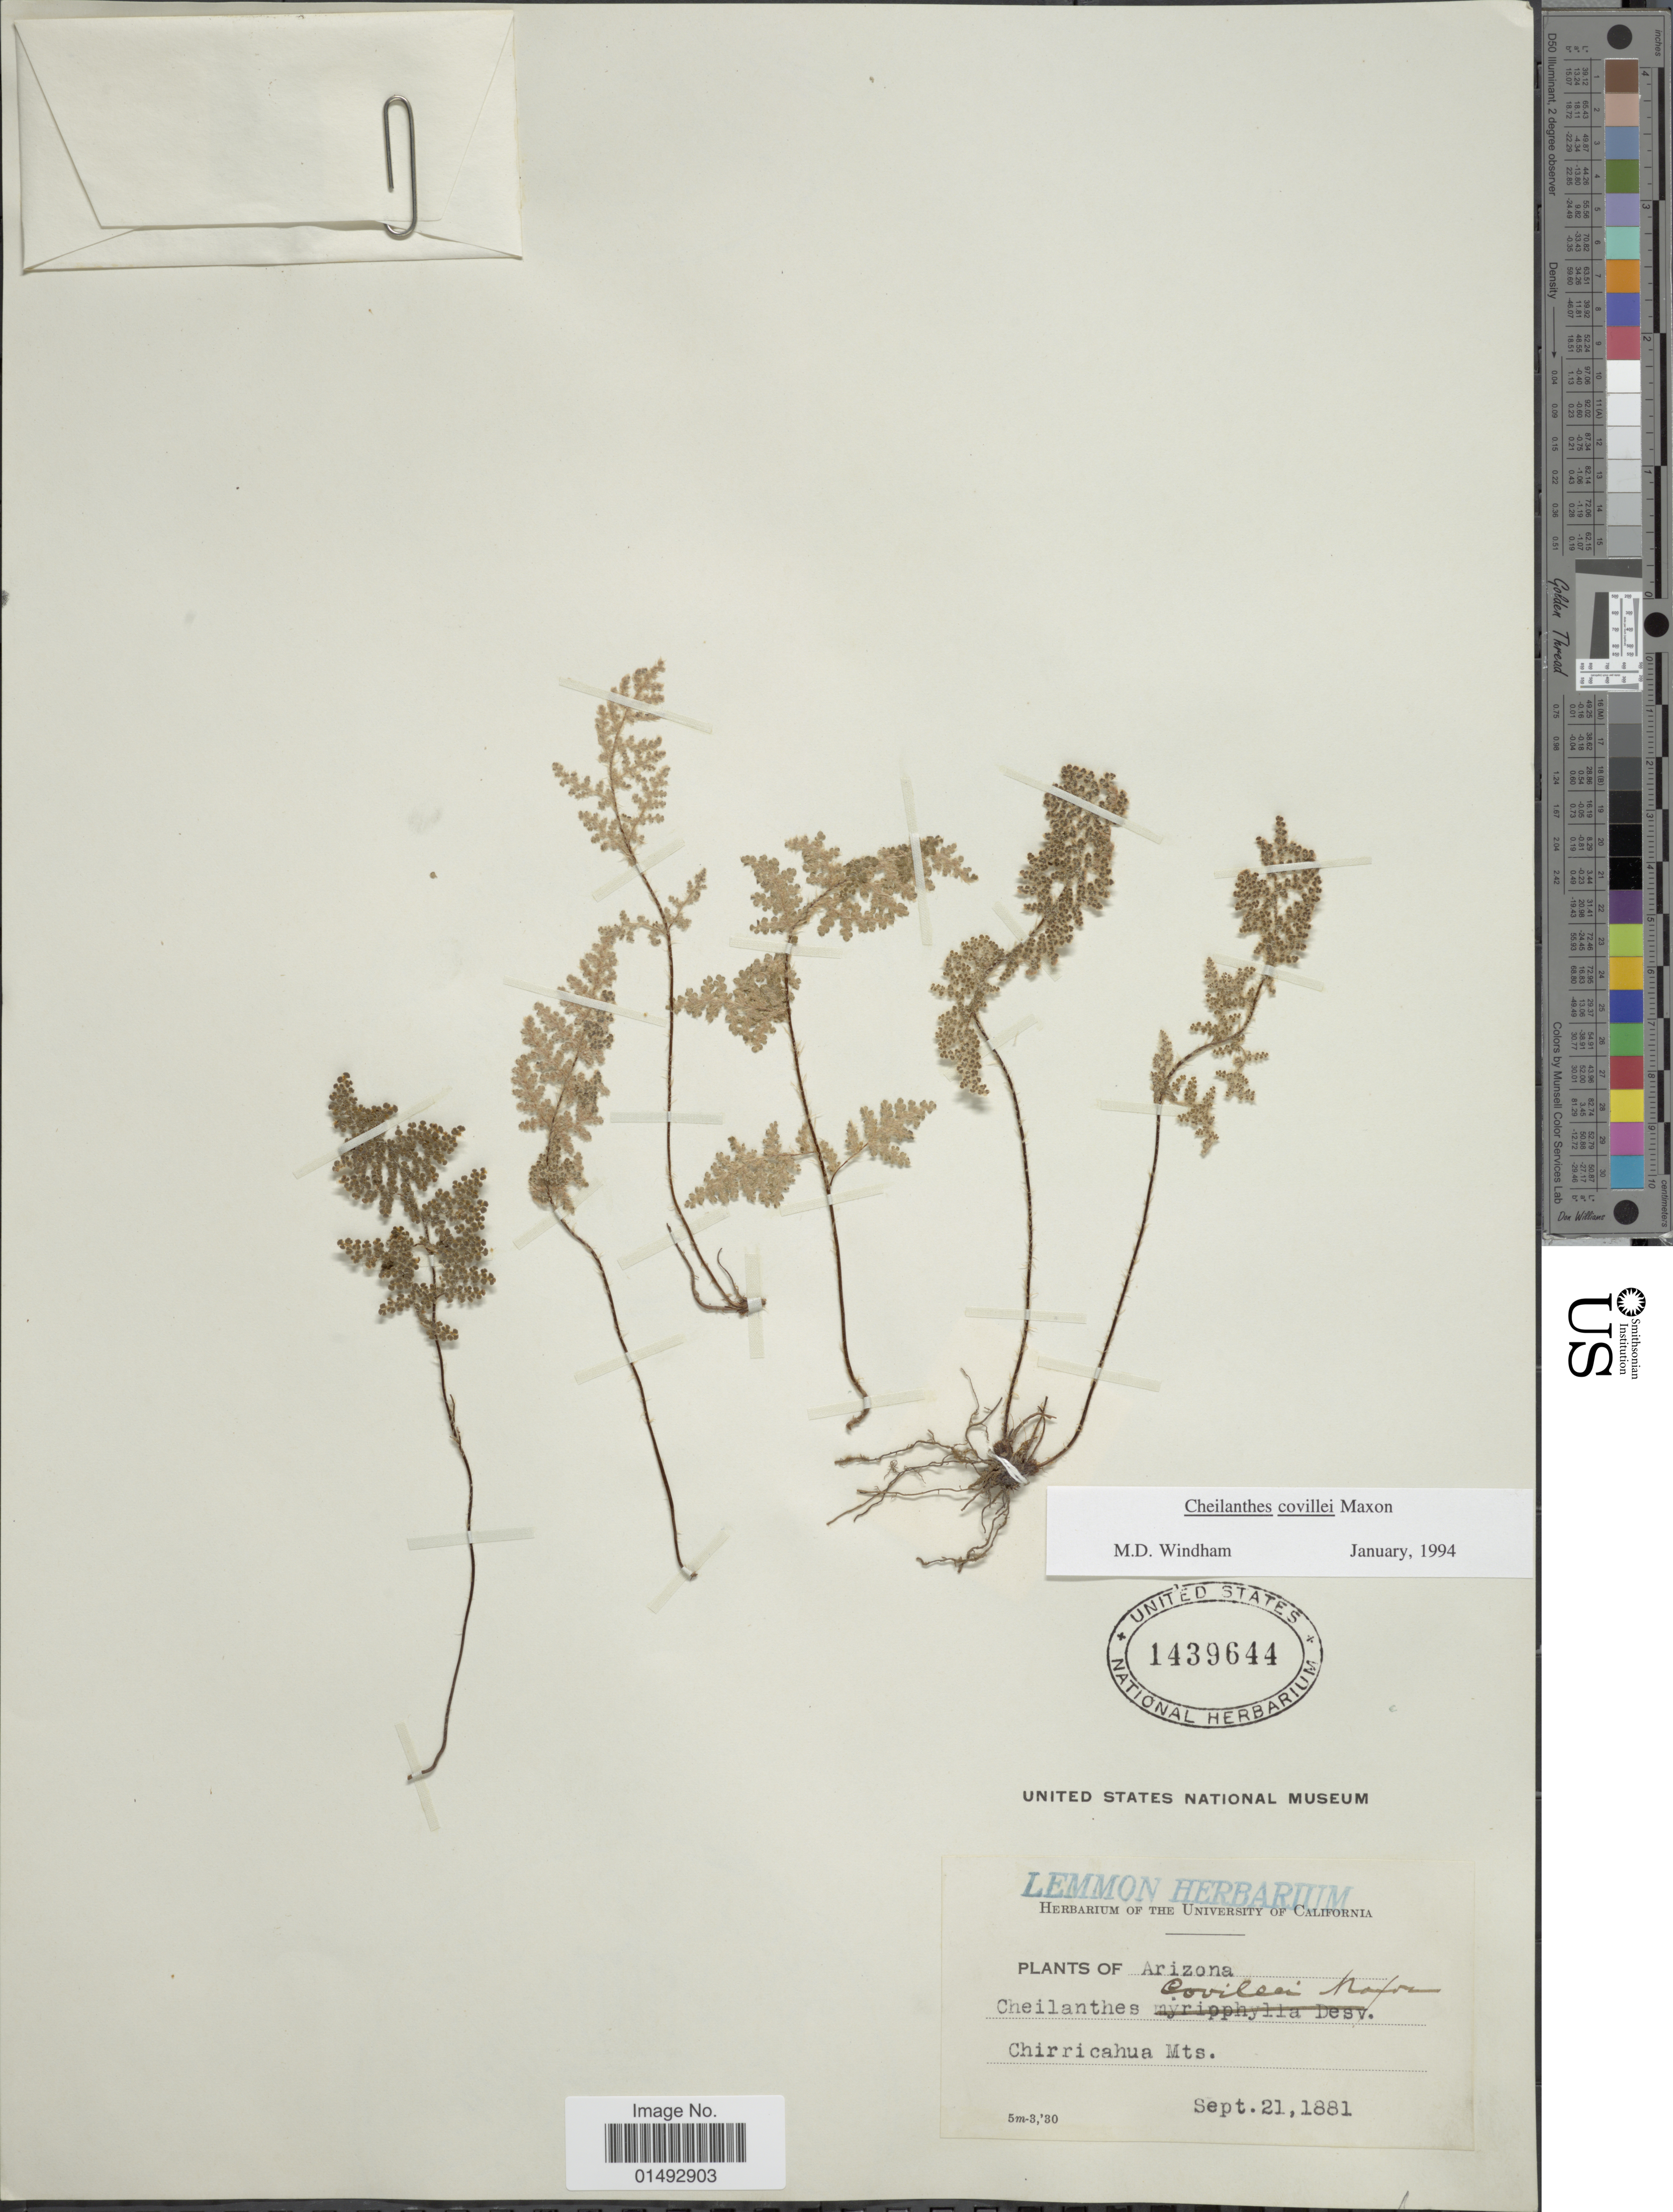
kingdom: Plantae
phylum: Tracheophyta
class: Polypodiopsida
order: Polypodiales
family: Pteridaceae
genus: Myriopteris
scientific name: Myriopteris covillei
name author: (Maxon) Á. Löve & D. Löve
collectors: ex herb. Lemmon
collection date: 1881-09-21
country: United States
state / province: Arizona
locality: Chirricahua Mts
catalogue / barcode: US 1439644